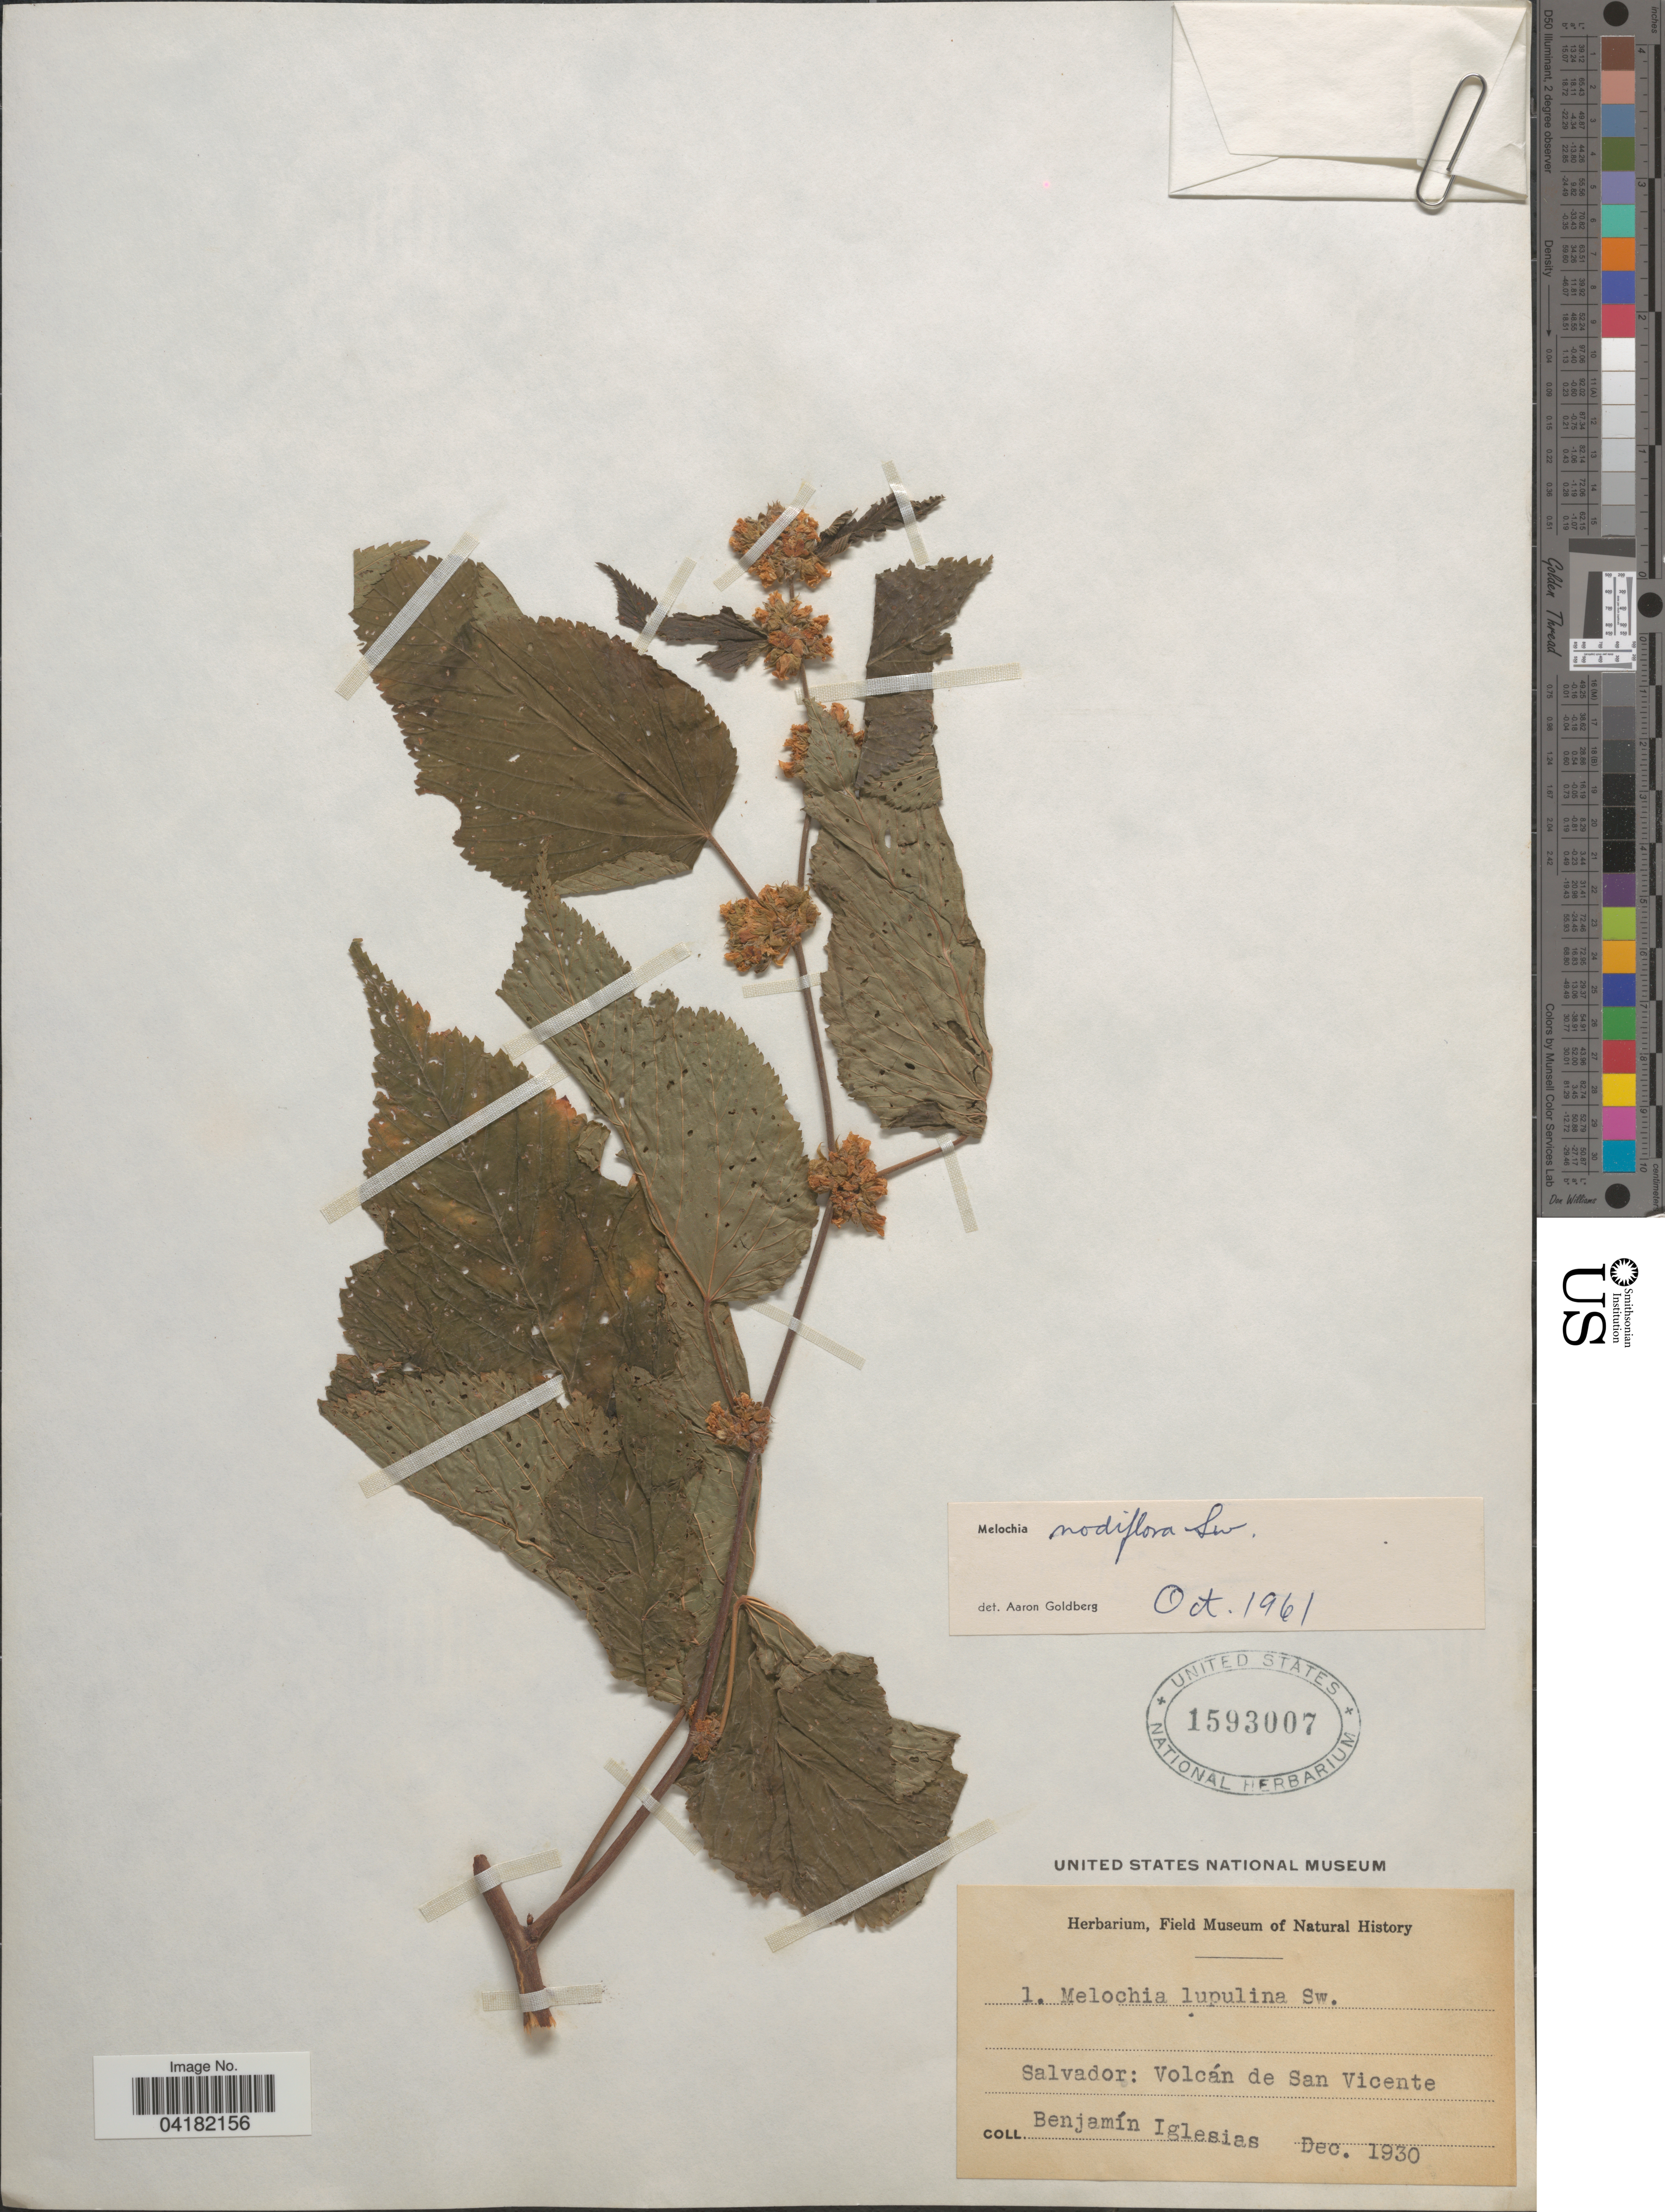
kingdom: Plantae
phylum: Tracheophyta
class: Magnoliopsida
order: Malvales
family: Malvaceae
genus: Melochia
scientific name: Melochia nodiflora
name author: Sw.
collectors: B. Iglesias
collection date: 1930-12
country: El Salvador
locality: Salvador: Volcán de San Vicente.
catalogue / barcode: US 1593007